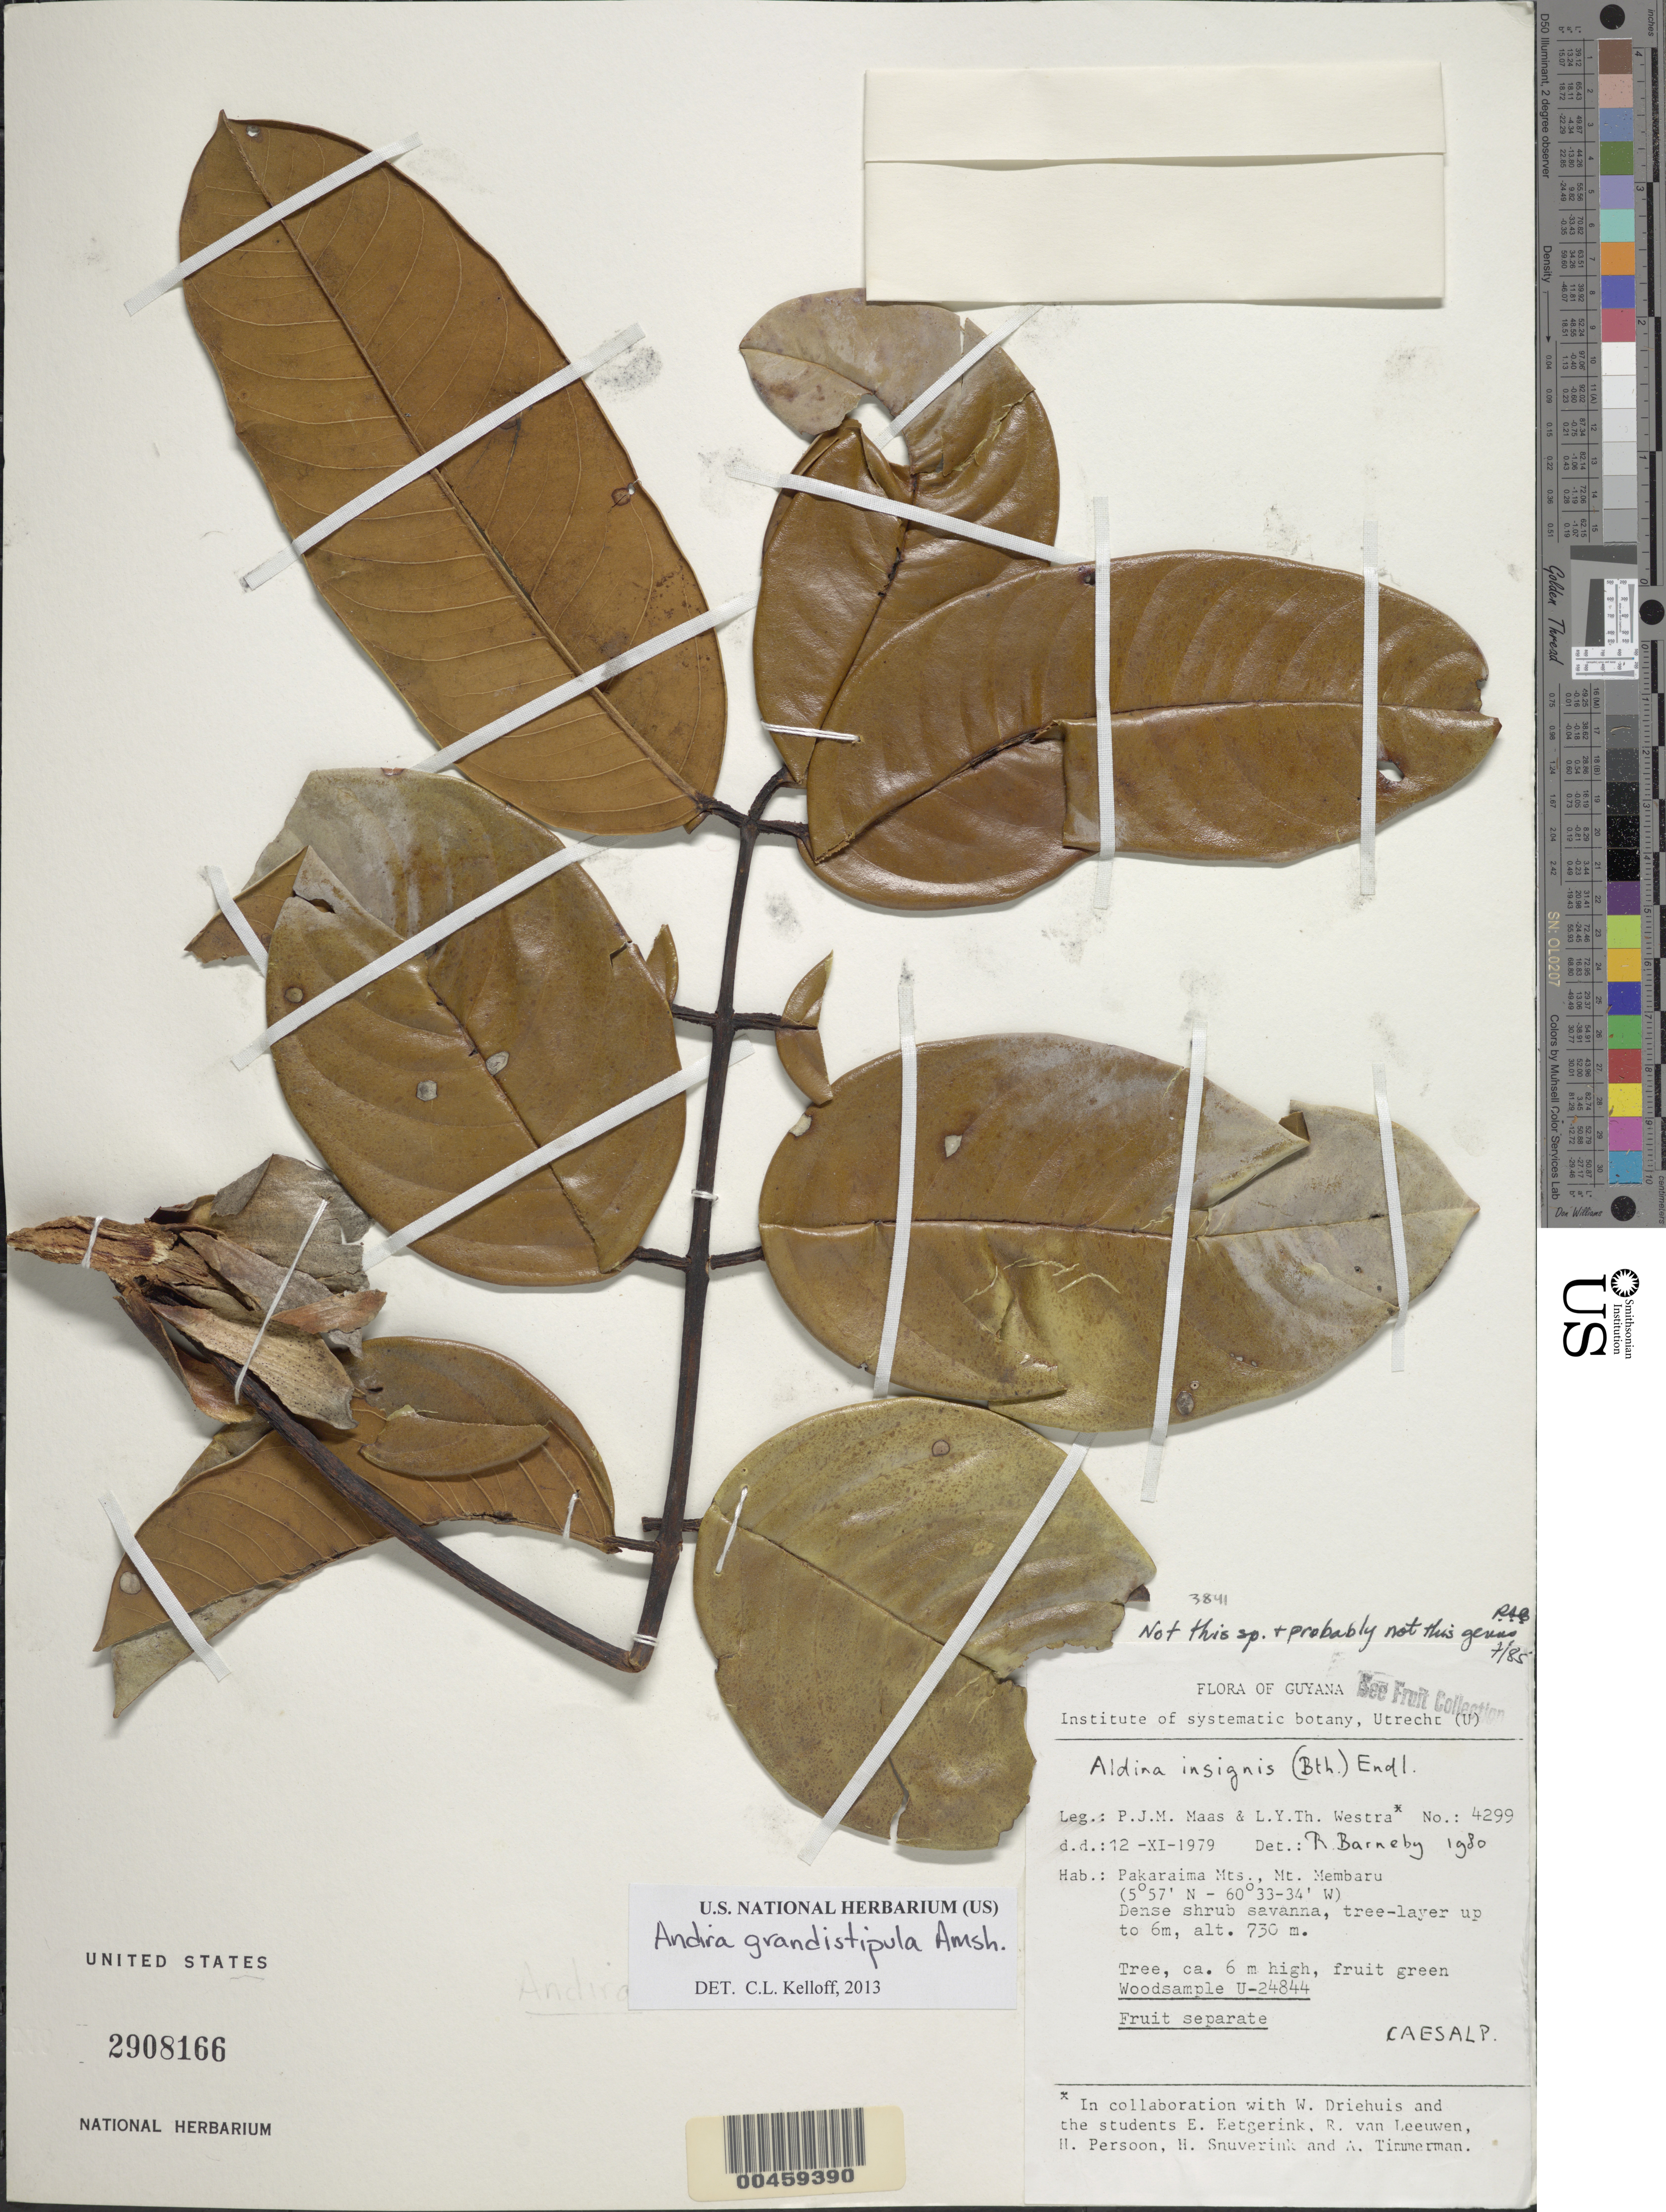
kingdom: Plantae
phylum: Tracheophyta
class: Magnoliopsida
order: Fabales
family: Fabaceae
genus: Andira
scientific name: Andira grandistipula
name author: Amshoff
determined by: Kelloff, Carol L., (US), Smithsonian Institution - National Museum of Natural History (UNITED STATES)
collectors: P. Maas & L. Y. T. Westra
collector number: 4299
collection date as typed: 12 Dec 1979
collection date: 1979-12-12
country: Guyana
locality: Mt. membaru; pakaraima mtns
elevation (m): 730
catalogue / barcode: US 2908166